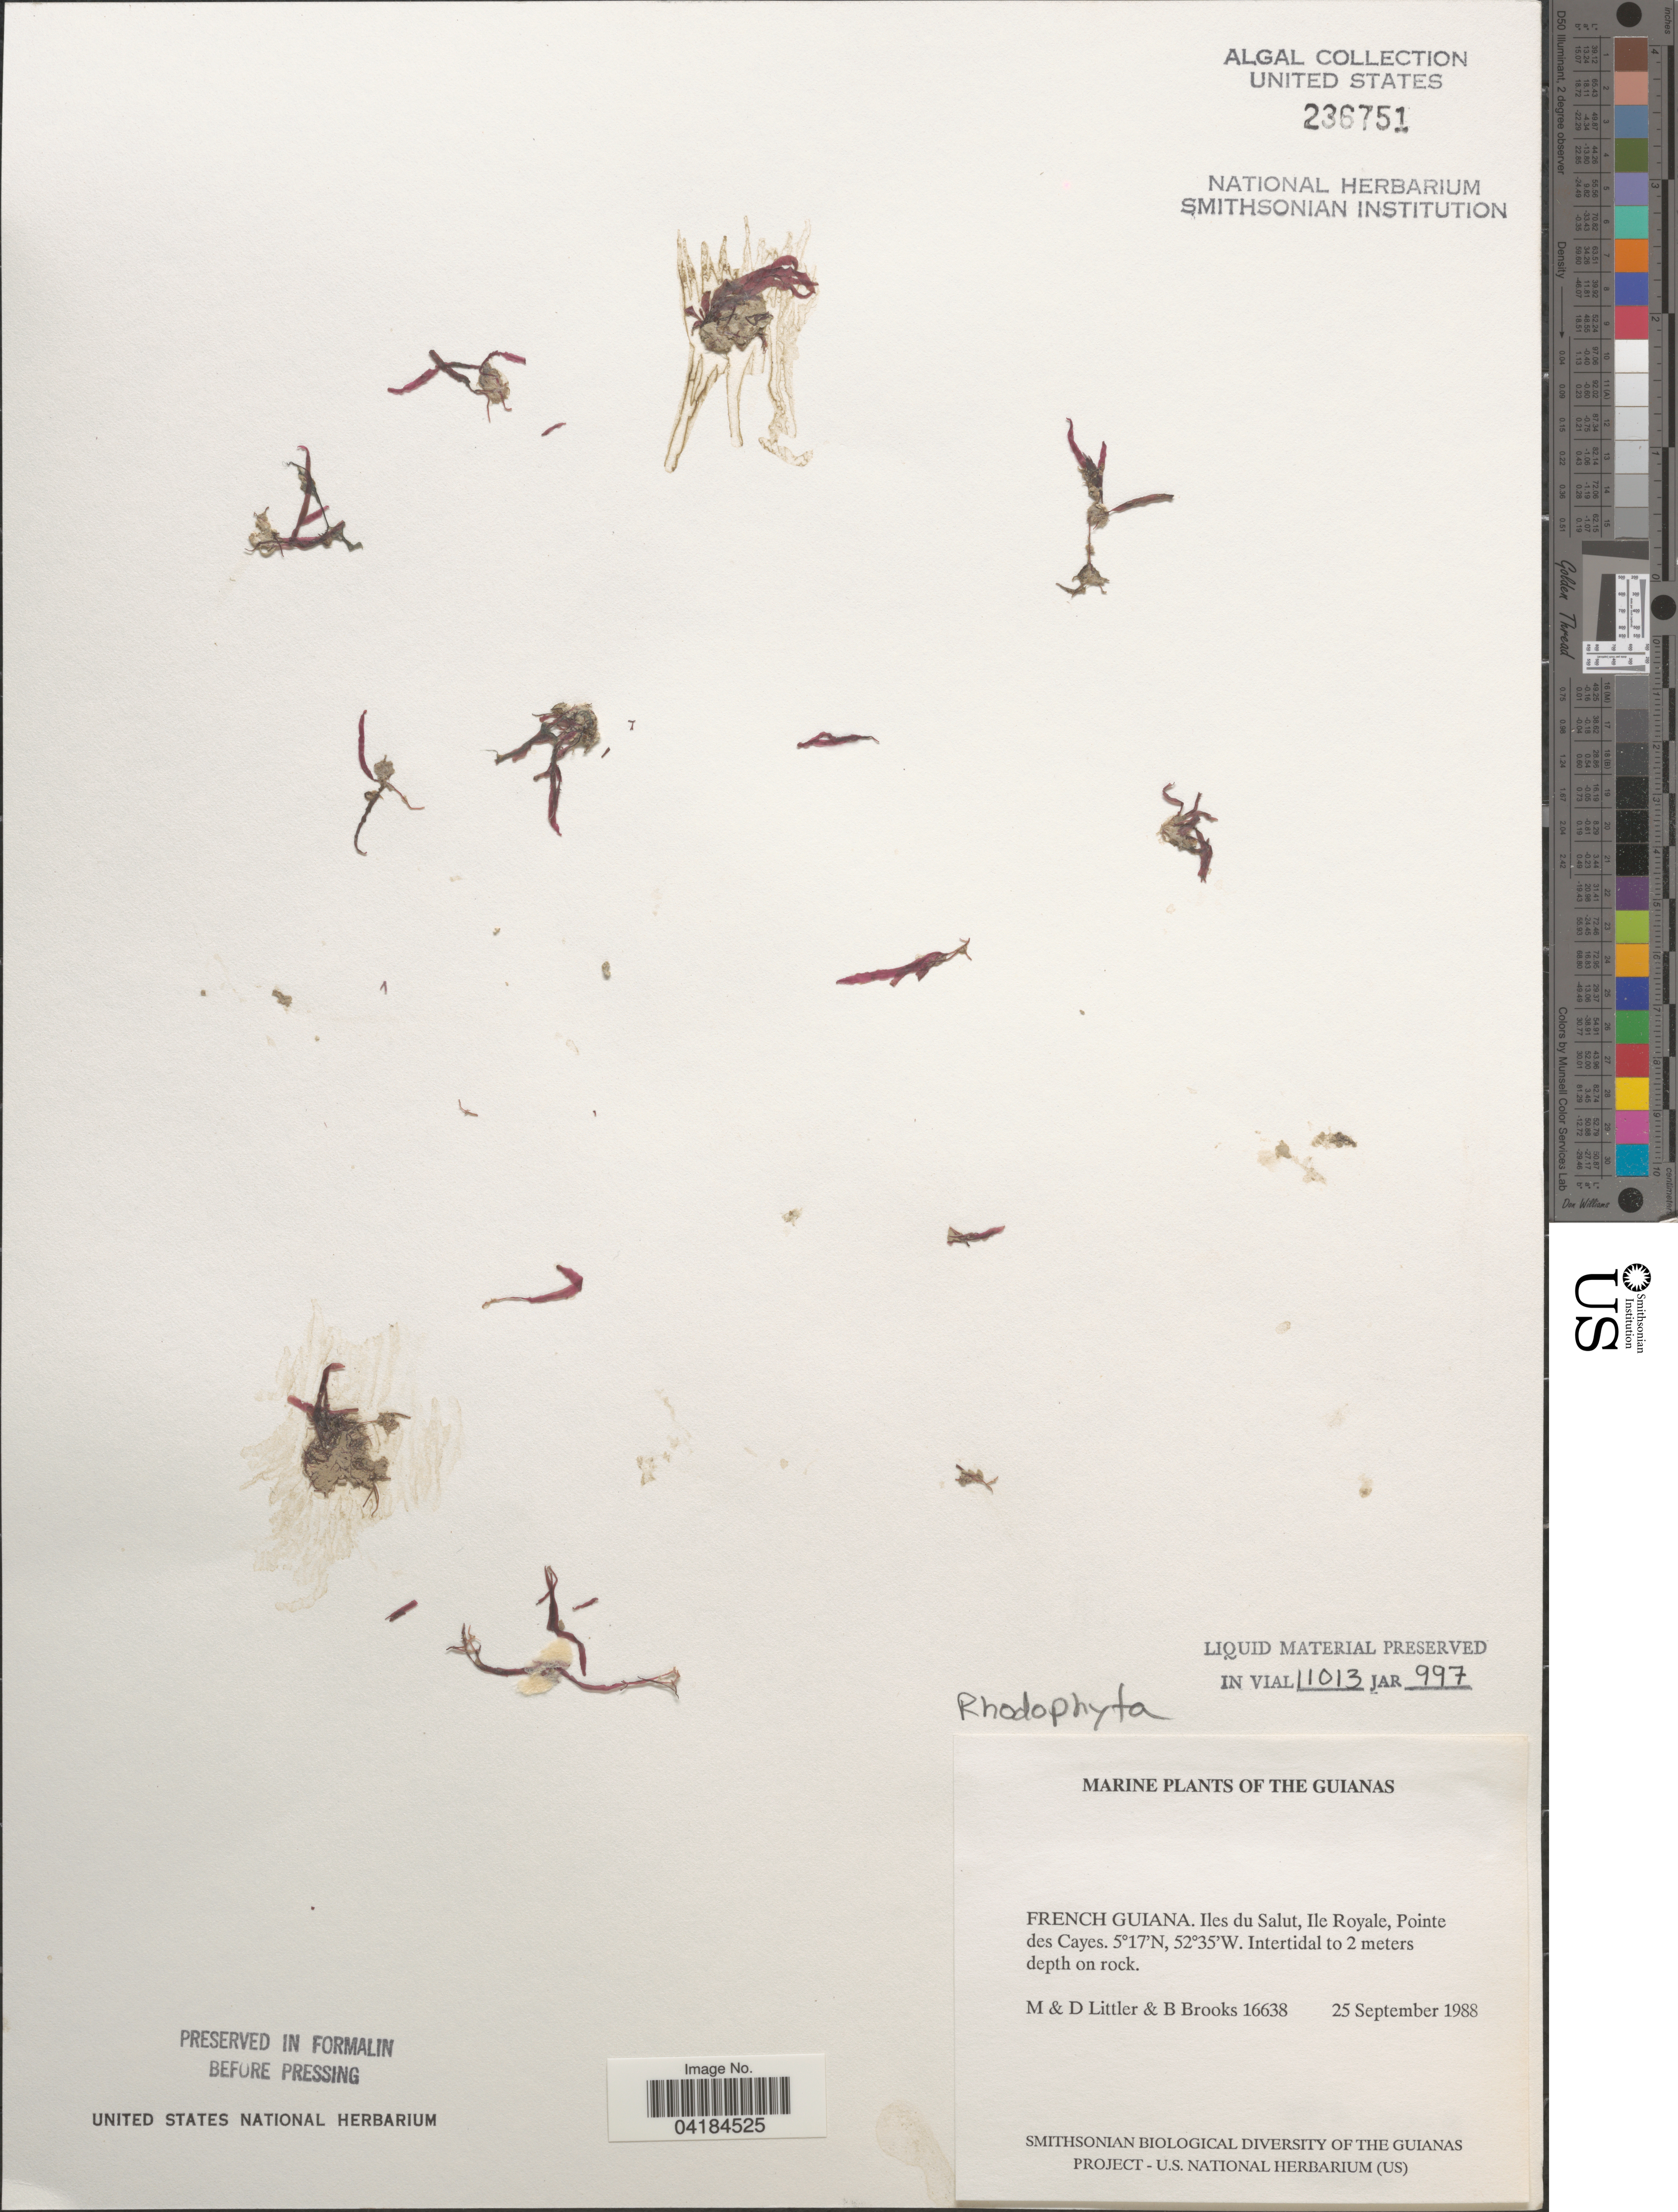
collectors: M. Littler, D. S. Littler & B. Brooks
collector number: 16638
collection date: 1988-09-25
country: French Guiana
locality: The Guianas. Iles du Salut, Ile Royale, Pointe des Cayes.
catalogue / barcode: US 236751